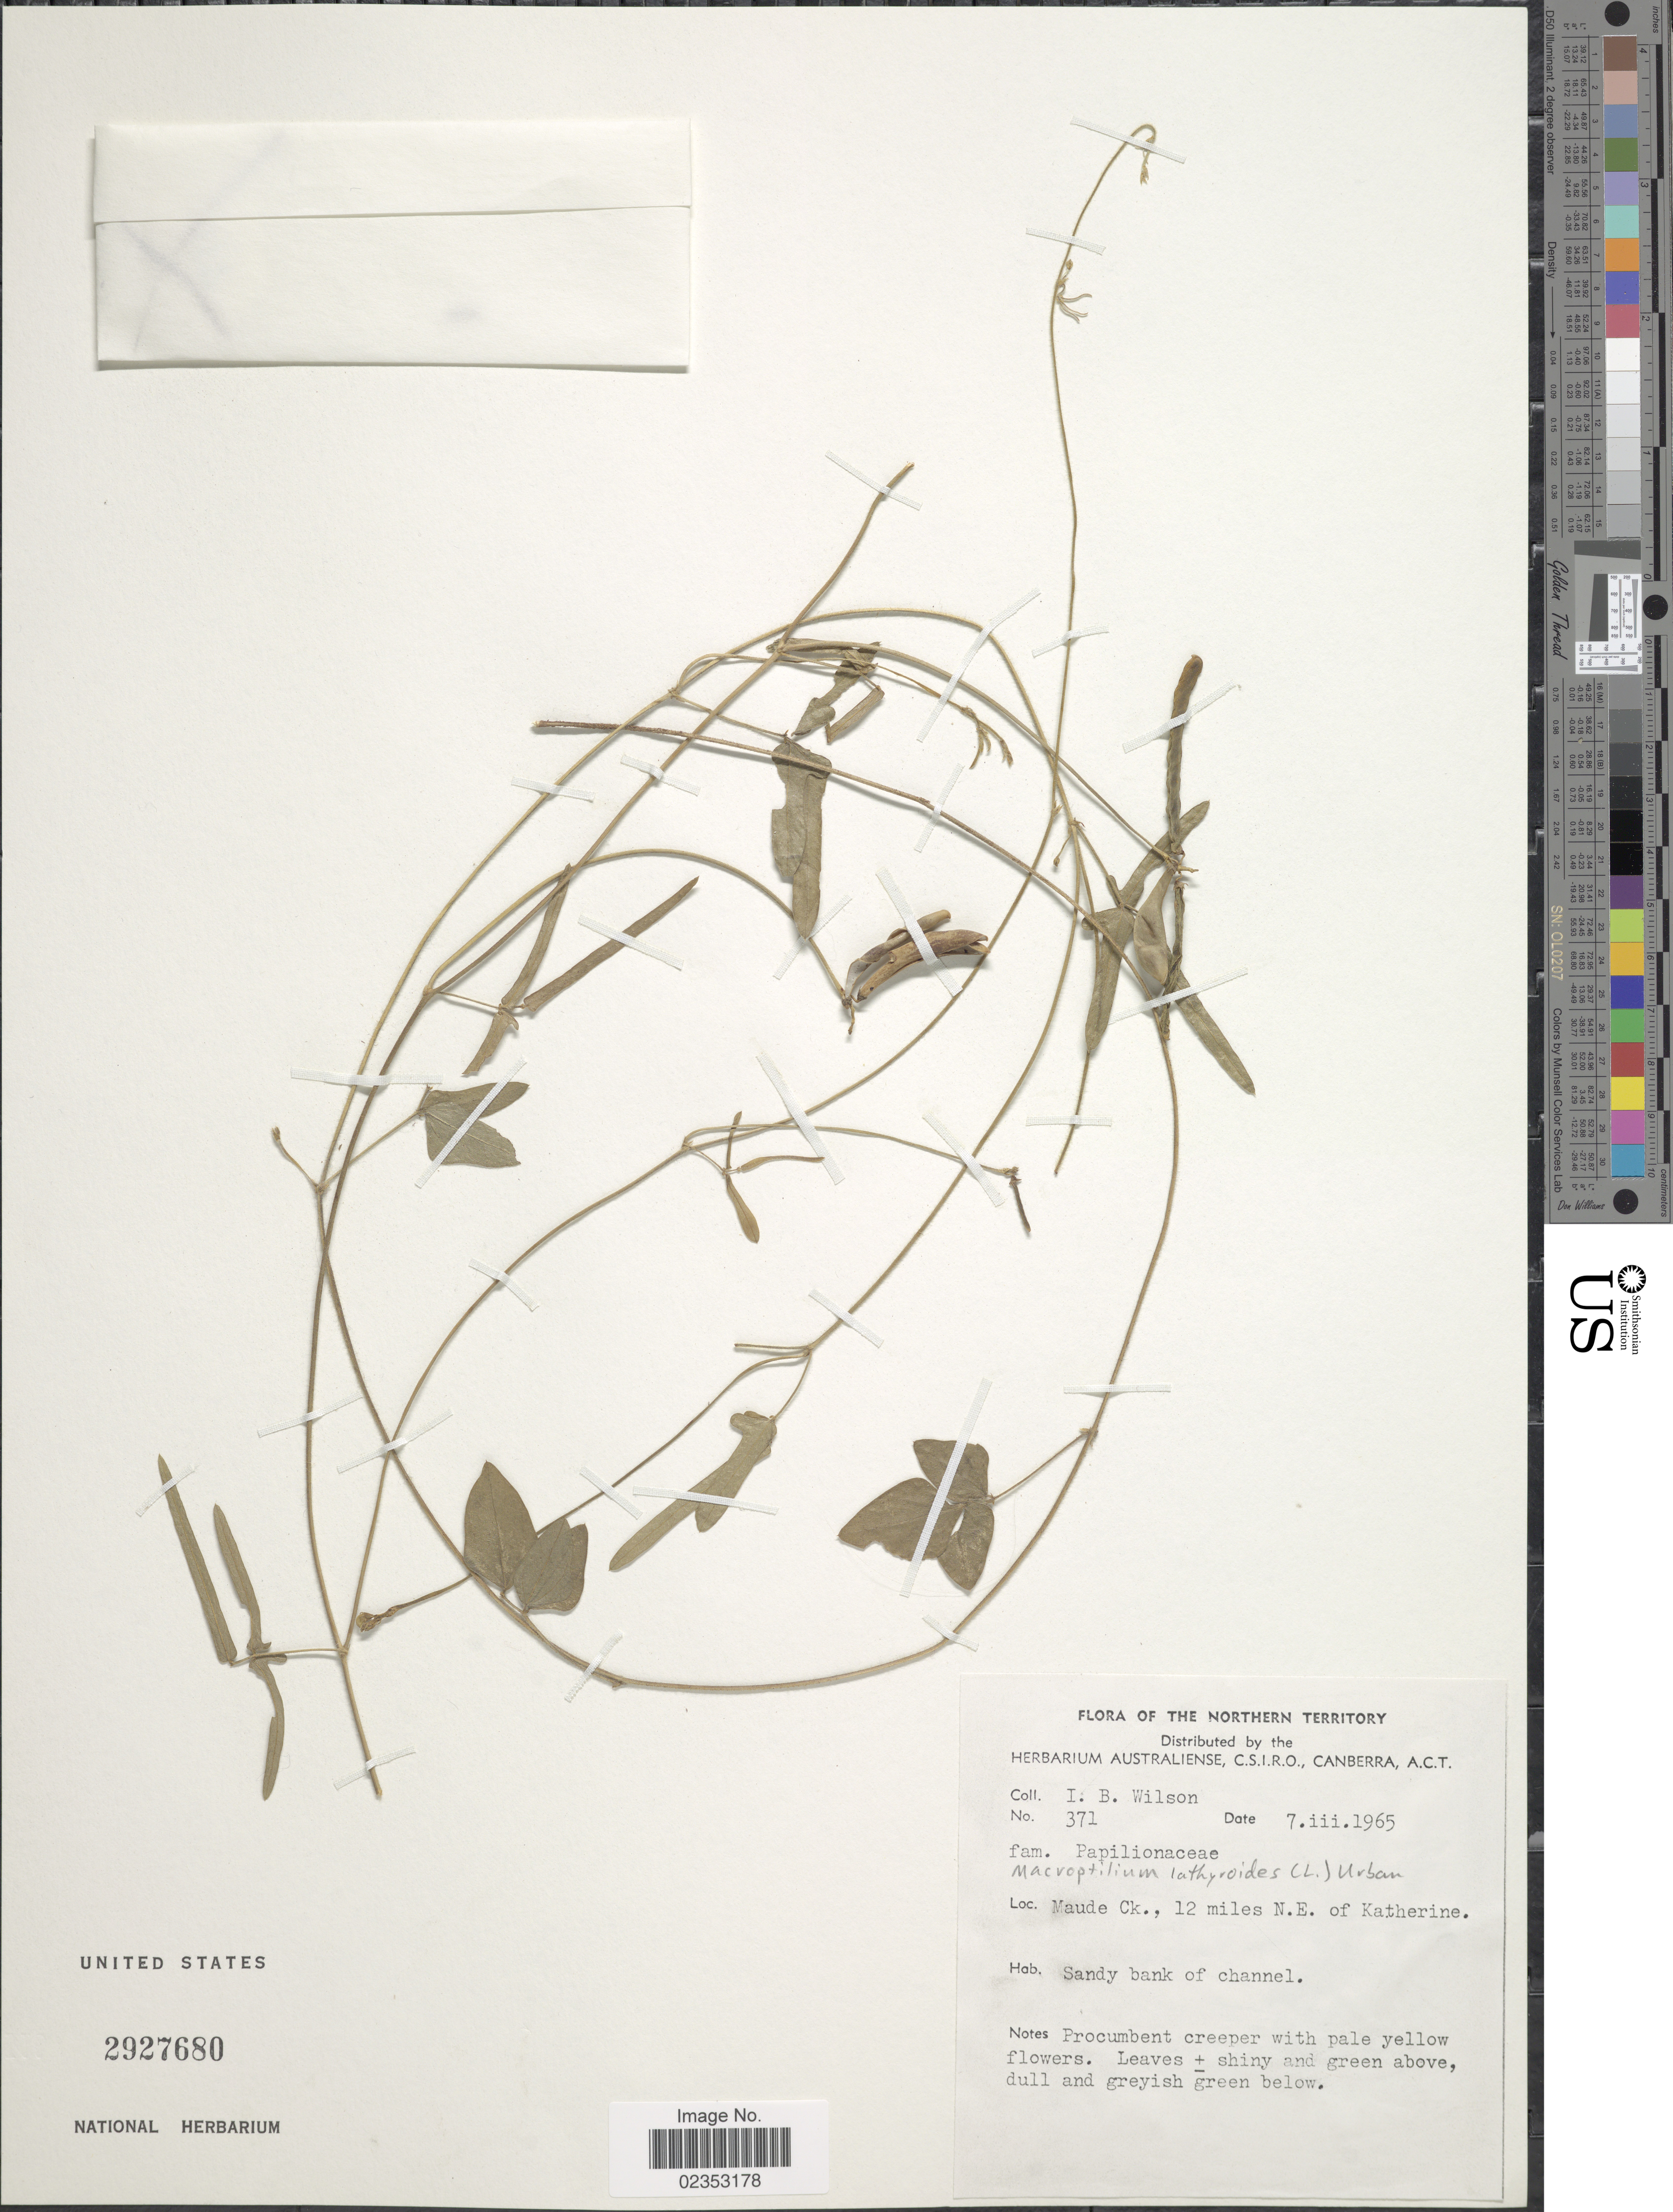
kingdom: Plantae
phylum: Tracheophyta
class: Magnoliopsida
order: Fabales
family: Fabaceae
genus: Macroptilium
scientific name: Macroptilium lathyroides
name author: (L.) Urb.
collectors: I. B. Wilson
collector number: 371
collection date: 1965-03-07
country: Australia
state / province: Northern Territory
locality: Maude Ck., 12 miles N.E. of Katherine. Sandy bank of channel.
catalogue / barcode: US 2927680